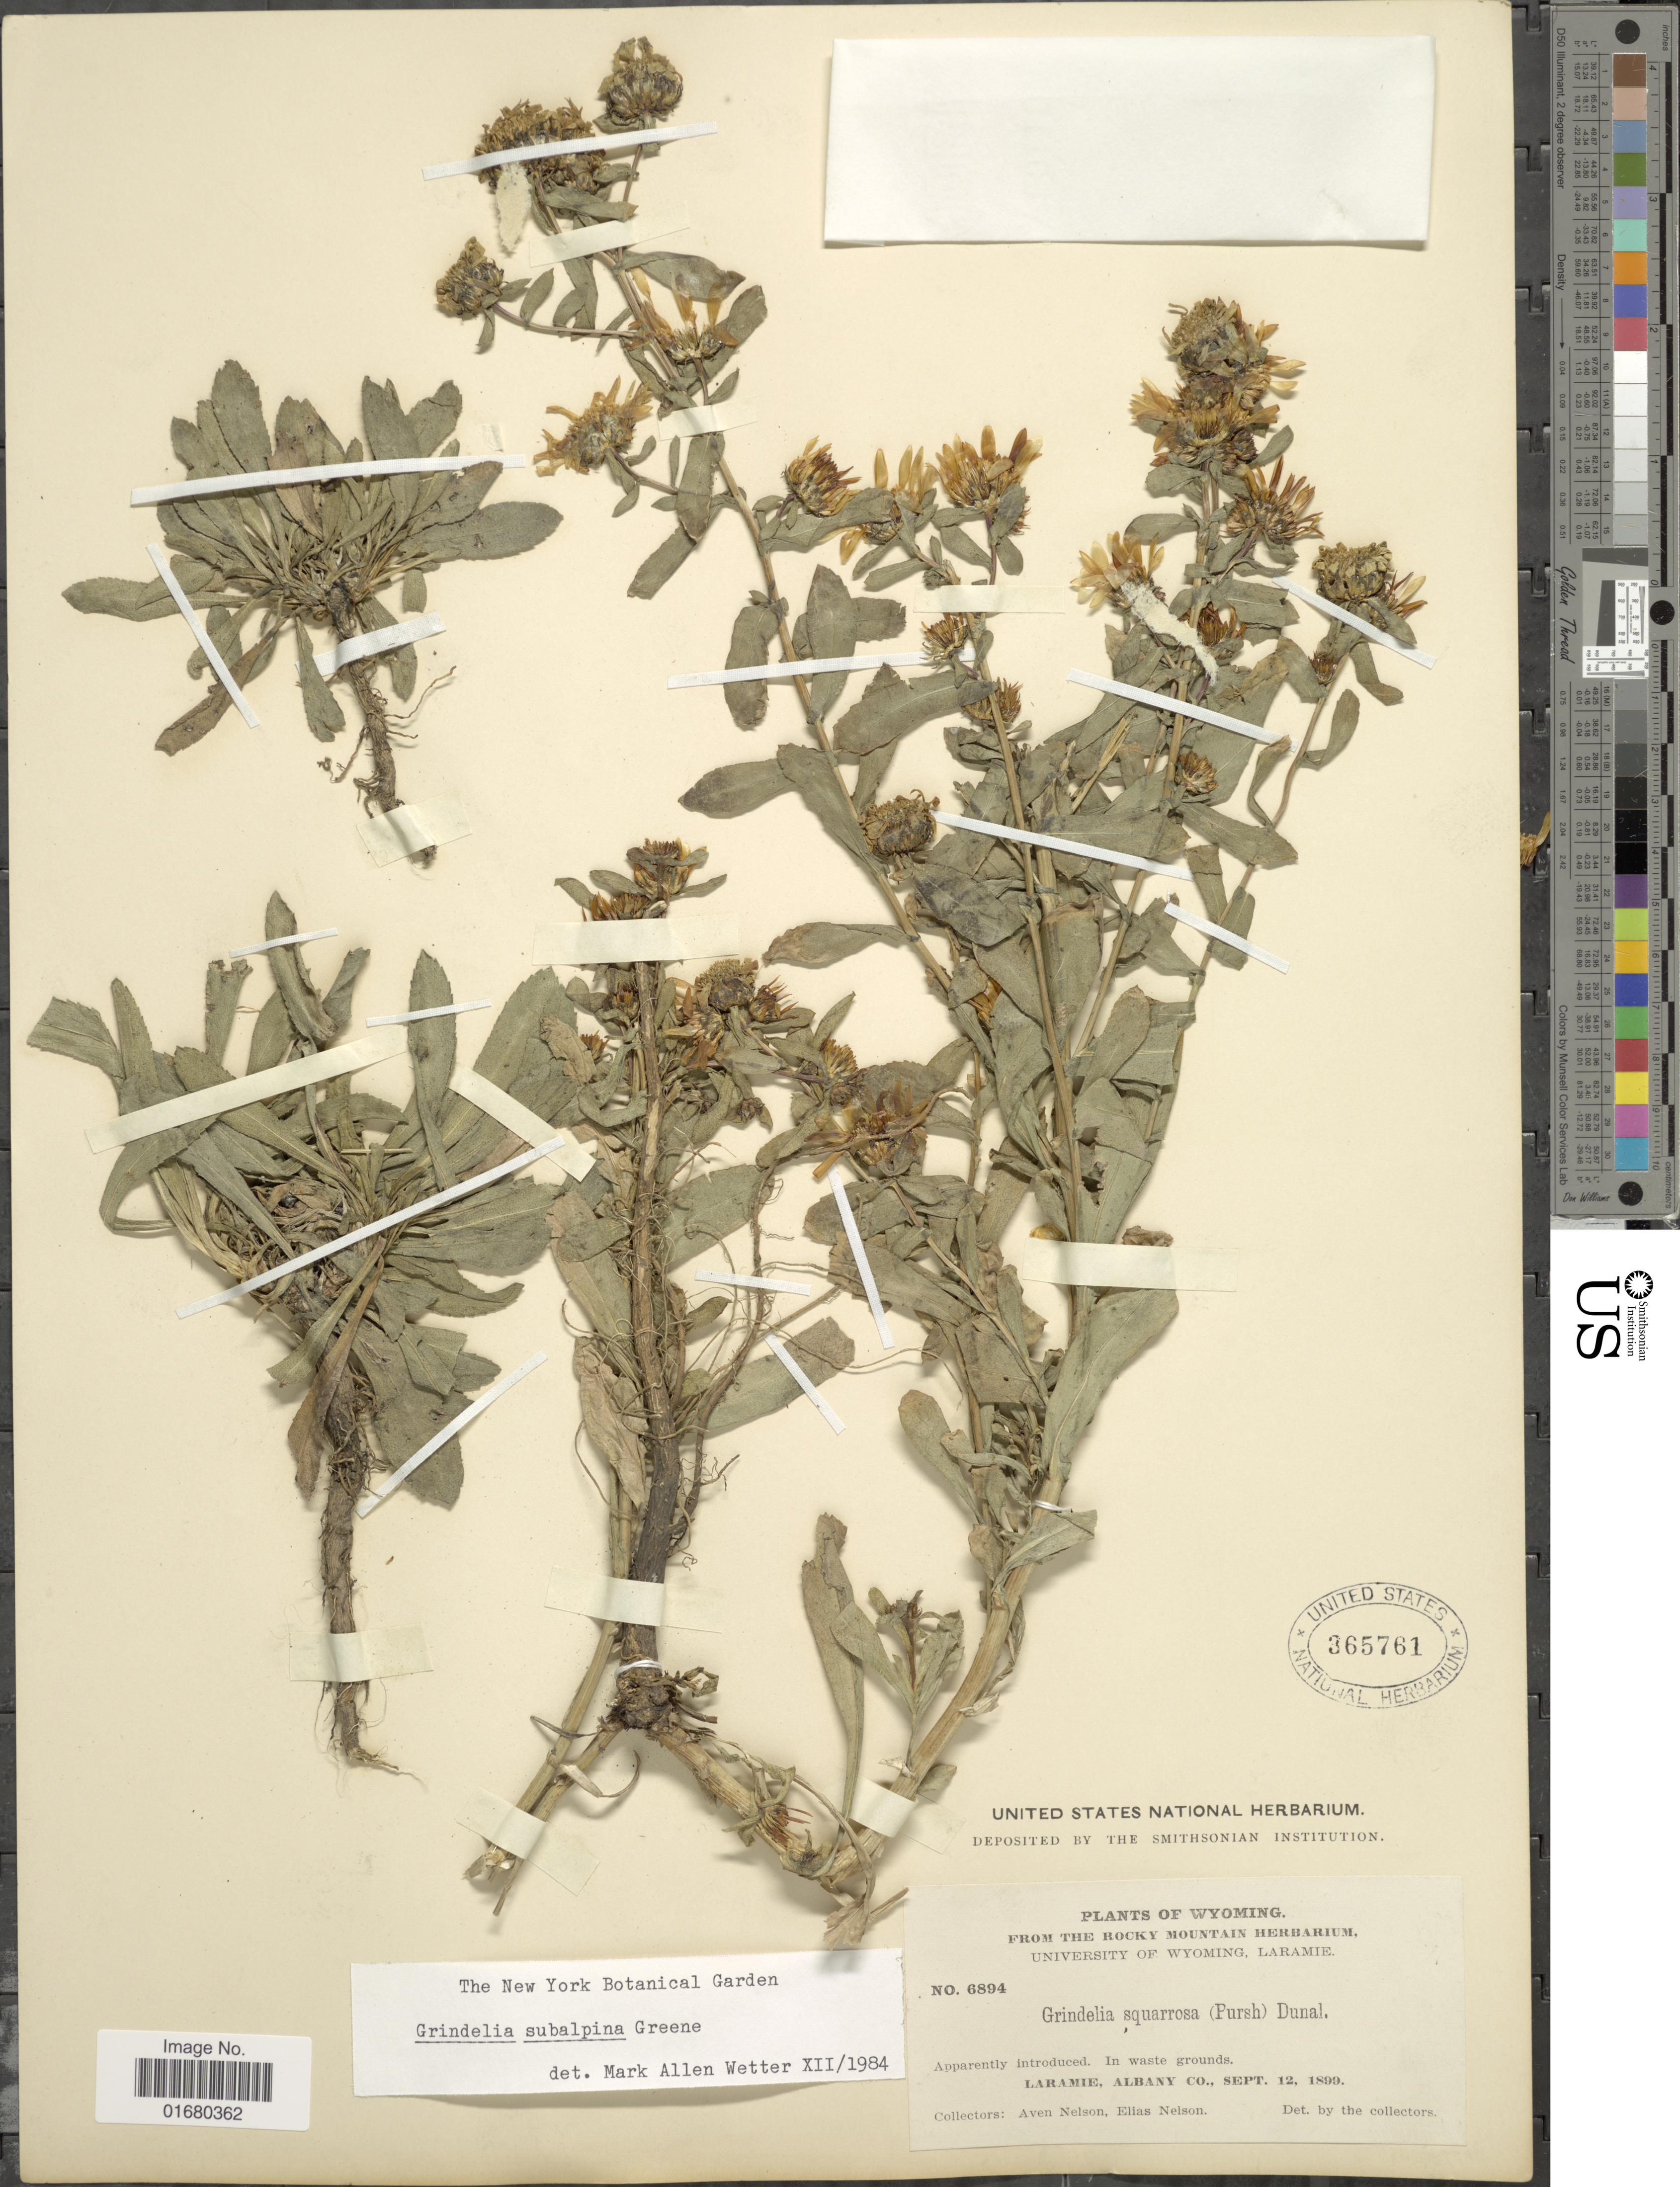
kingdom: Plantae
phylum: Tracheophyta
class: Magnoliopsida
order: Asterales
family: Asteraceae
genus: Grindelia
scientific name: Grindelia subalpina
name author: S.W. Greene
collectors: A. Nelson & E. Nelson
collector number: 6894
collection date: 1899-09-12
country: United States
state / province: Wyoming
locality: Apparantly introduced, in waste grounds, Laramie, Albany Co.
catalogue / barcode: US 365761